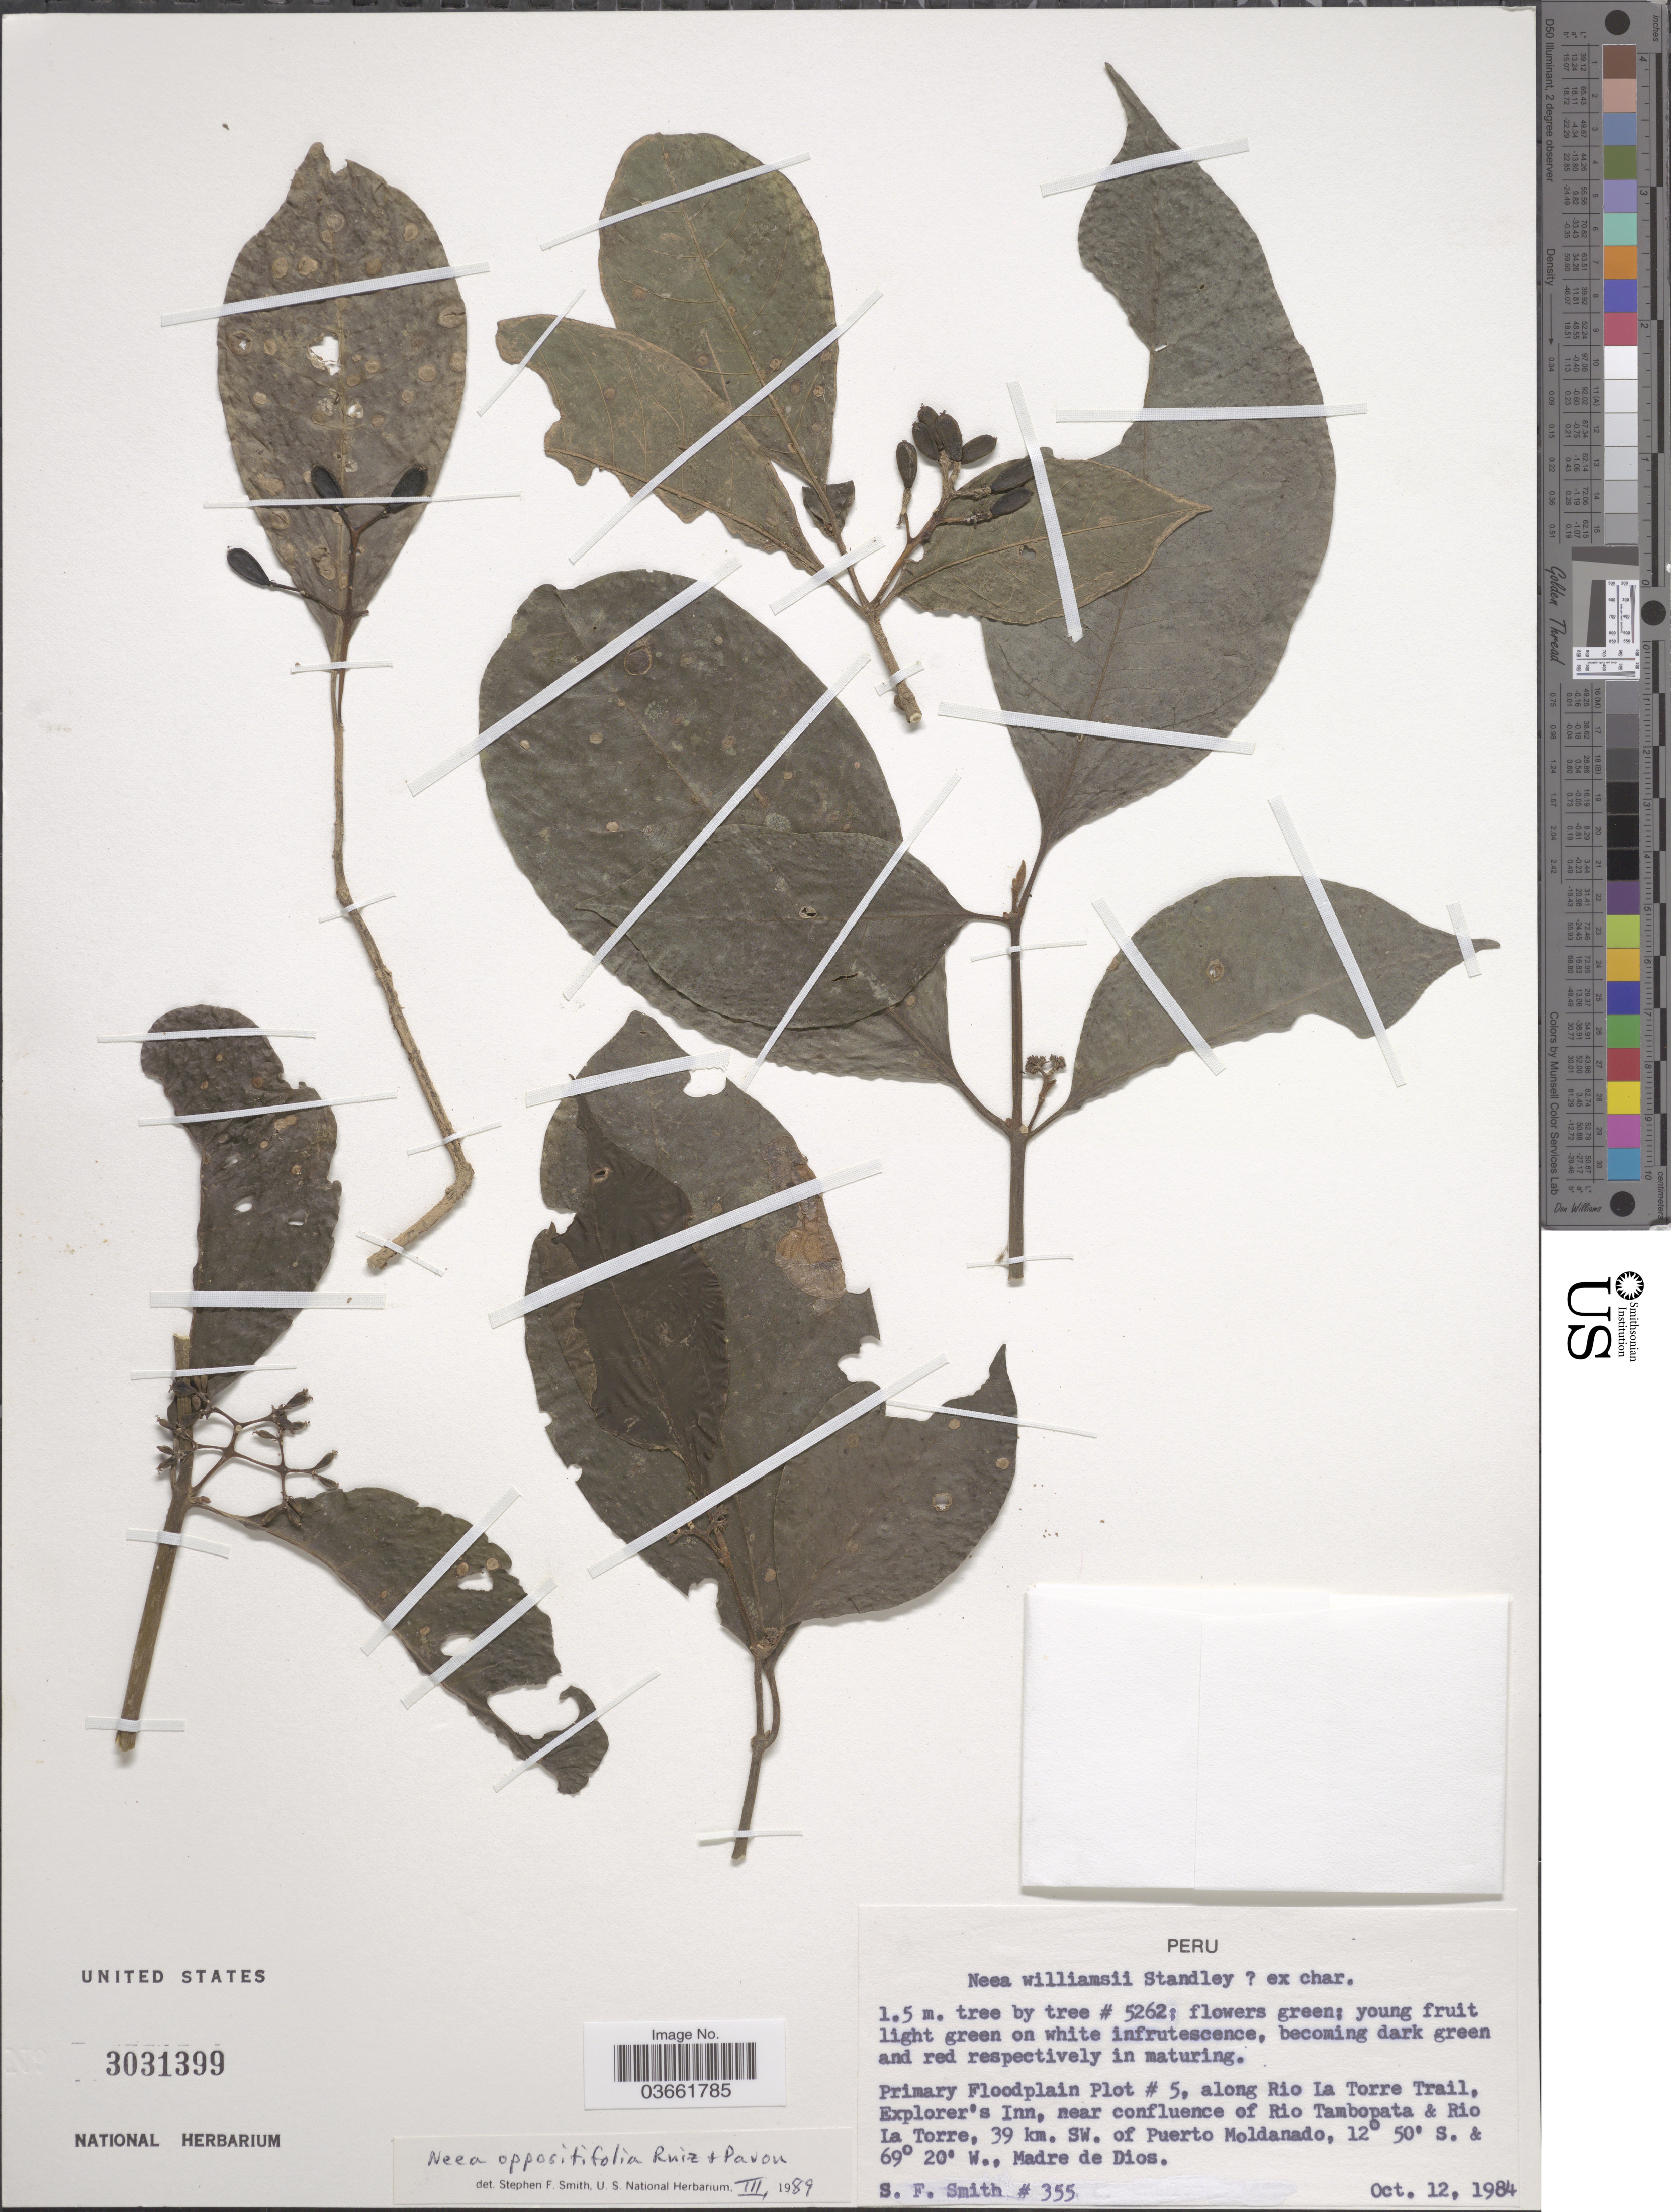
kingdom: Plantae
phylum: Tracheophyta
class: Magnoliopsida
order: Caryophyllales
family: Nyctaginaceae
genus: Neea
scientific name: Neea oppositifolia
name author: Ruiz & Pav.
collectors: S.F. Smith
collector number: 355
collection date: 1984-10-12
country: Peru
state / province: Madre de Dios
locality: Primary Floodplain Plot # 5, along Rio La Torre Trail, Explorer's Inn, near the confluence of Rio Tambopata and Rio La Torre, 39 km. SW. of Puerto Moldanado.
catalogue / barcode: US 3031399